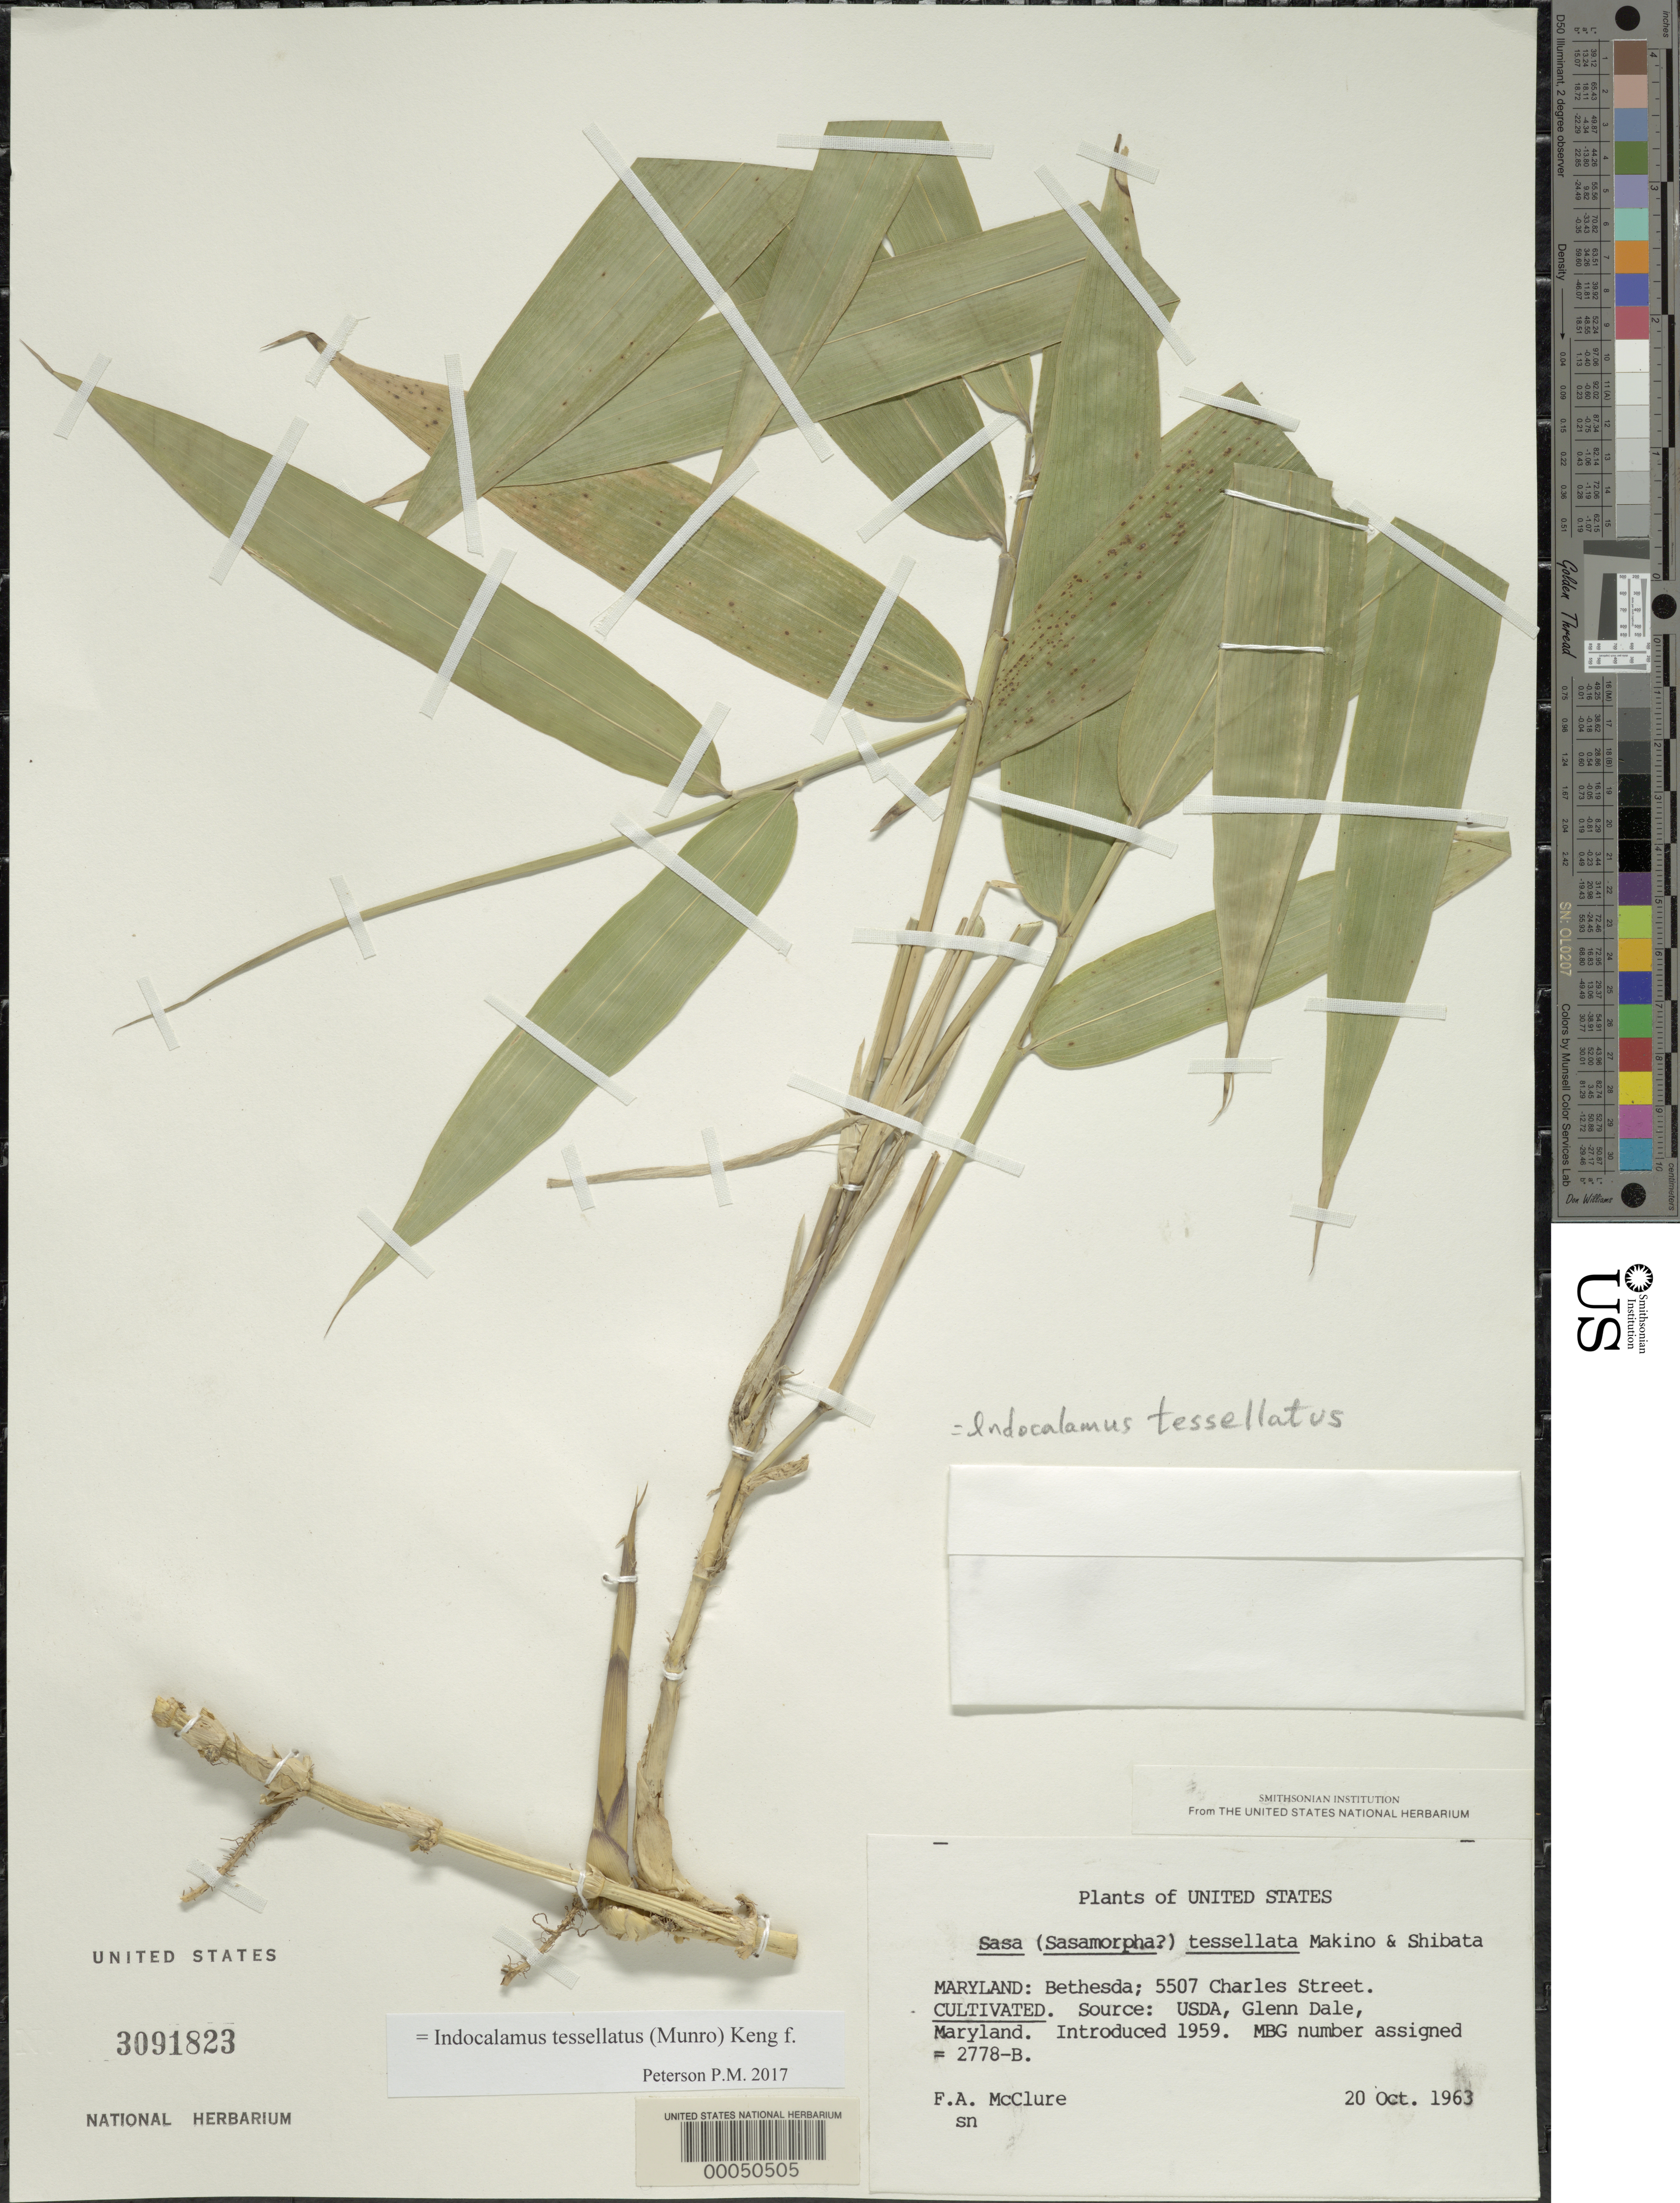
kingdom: Plantae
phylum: Tracheophyta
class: Liliopsida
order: Poales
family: Poaceae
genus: Indocalamus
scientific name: Indocalamus tessellatus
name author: (Munro) Keng f.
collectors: F. A. McClure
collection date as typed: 20 Oct 1963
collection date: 1963-10-20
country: United States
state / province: Maryland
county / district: Montgomery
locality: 5507 Charles Street, Bethesda (McClure's garden)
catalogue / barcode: US 3091823